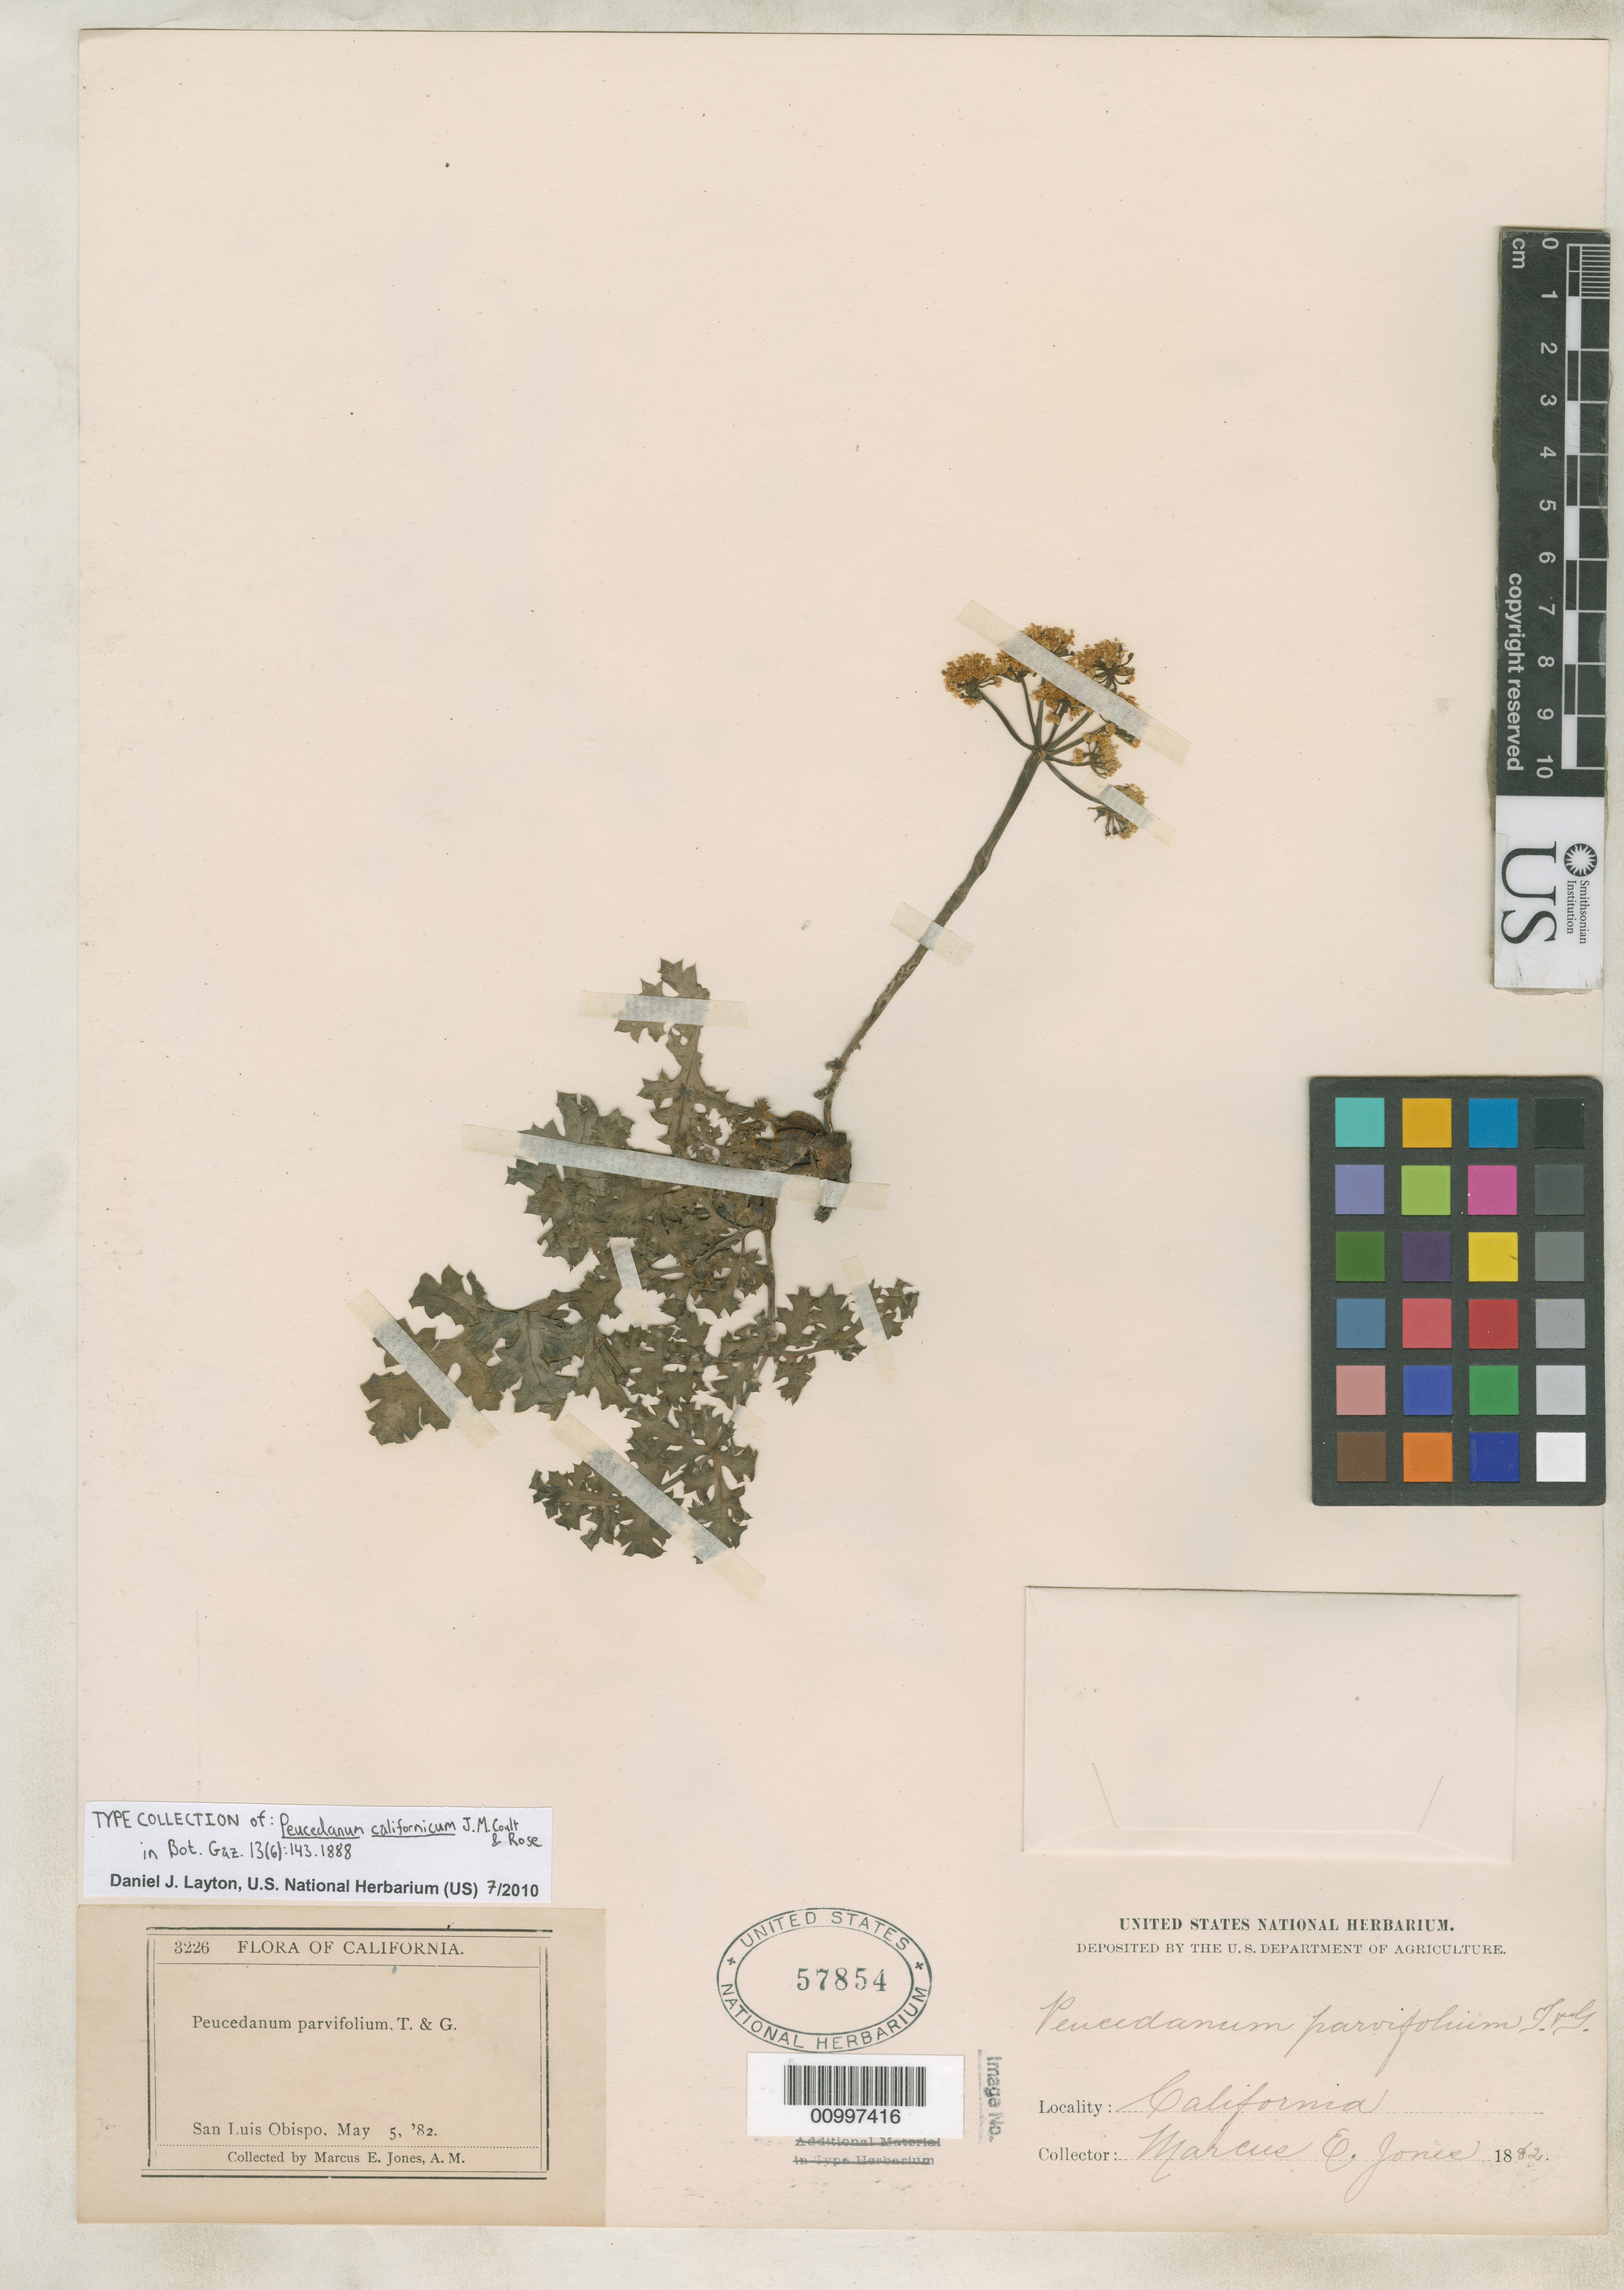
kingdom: Plantae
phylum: Tracheophyta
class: Magnoliopsida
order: Apiales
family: Apiaceae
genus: Peucedanum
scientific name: Peucedanum californicum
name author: J.M. Coult. & Rose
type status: Type Collection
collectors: M. E. Jones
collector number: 3226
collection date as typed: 05 May 1882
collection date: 1882-05-05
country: United States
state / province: California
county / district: San Luis Obispo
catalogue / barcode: US 57854